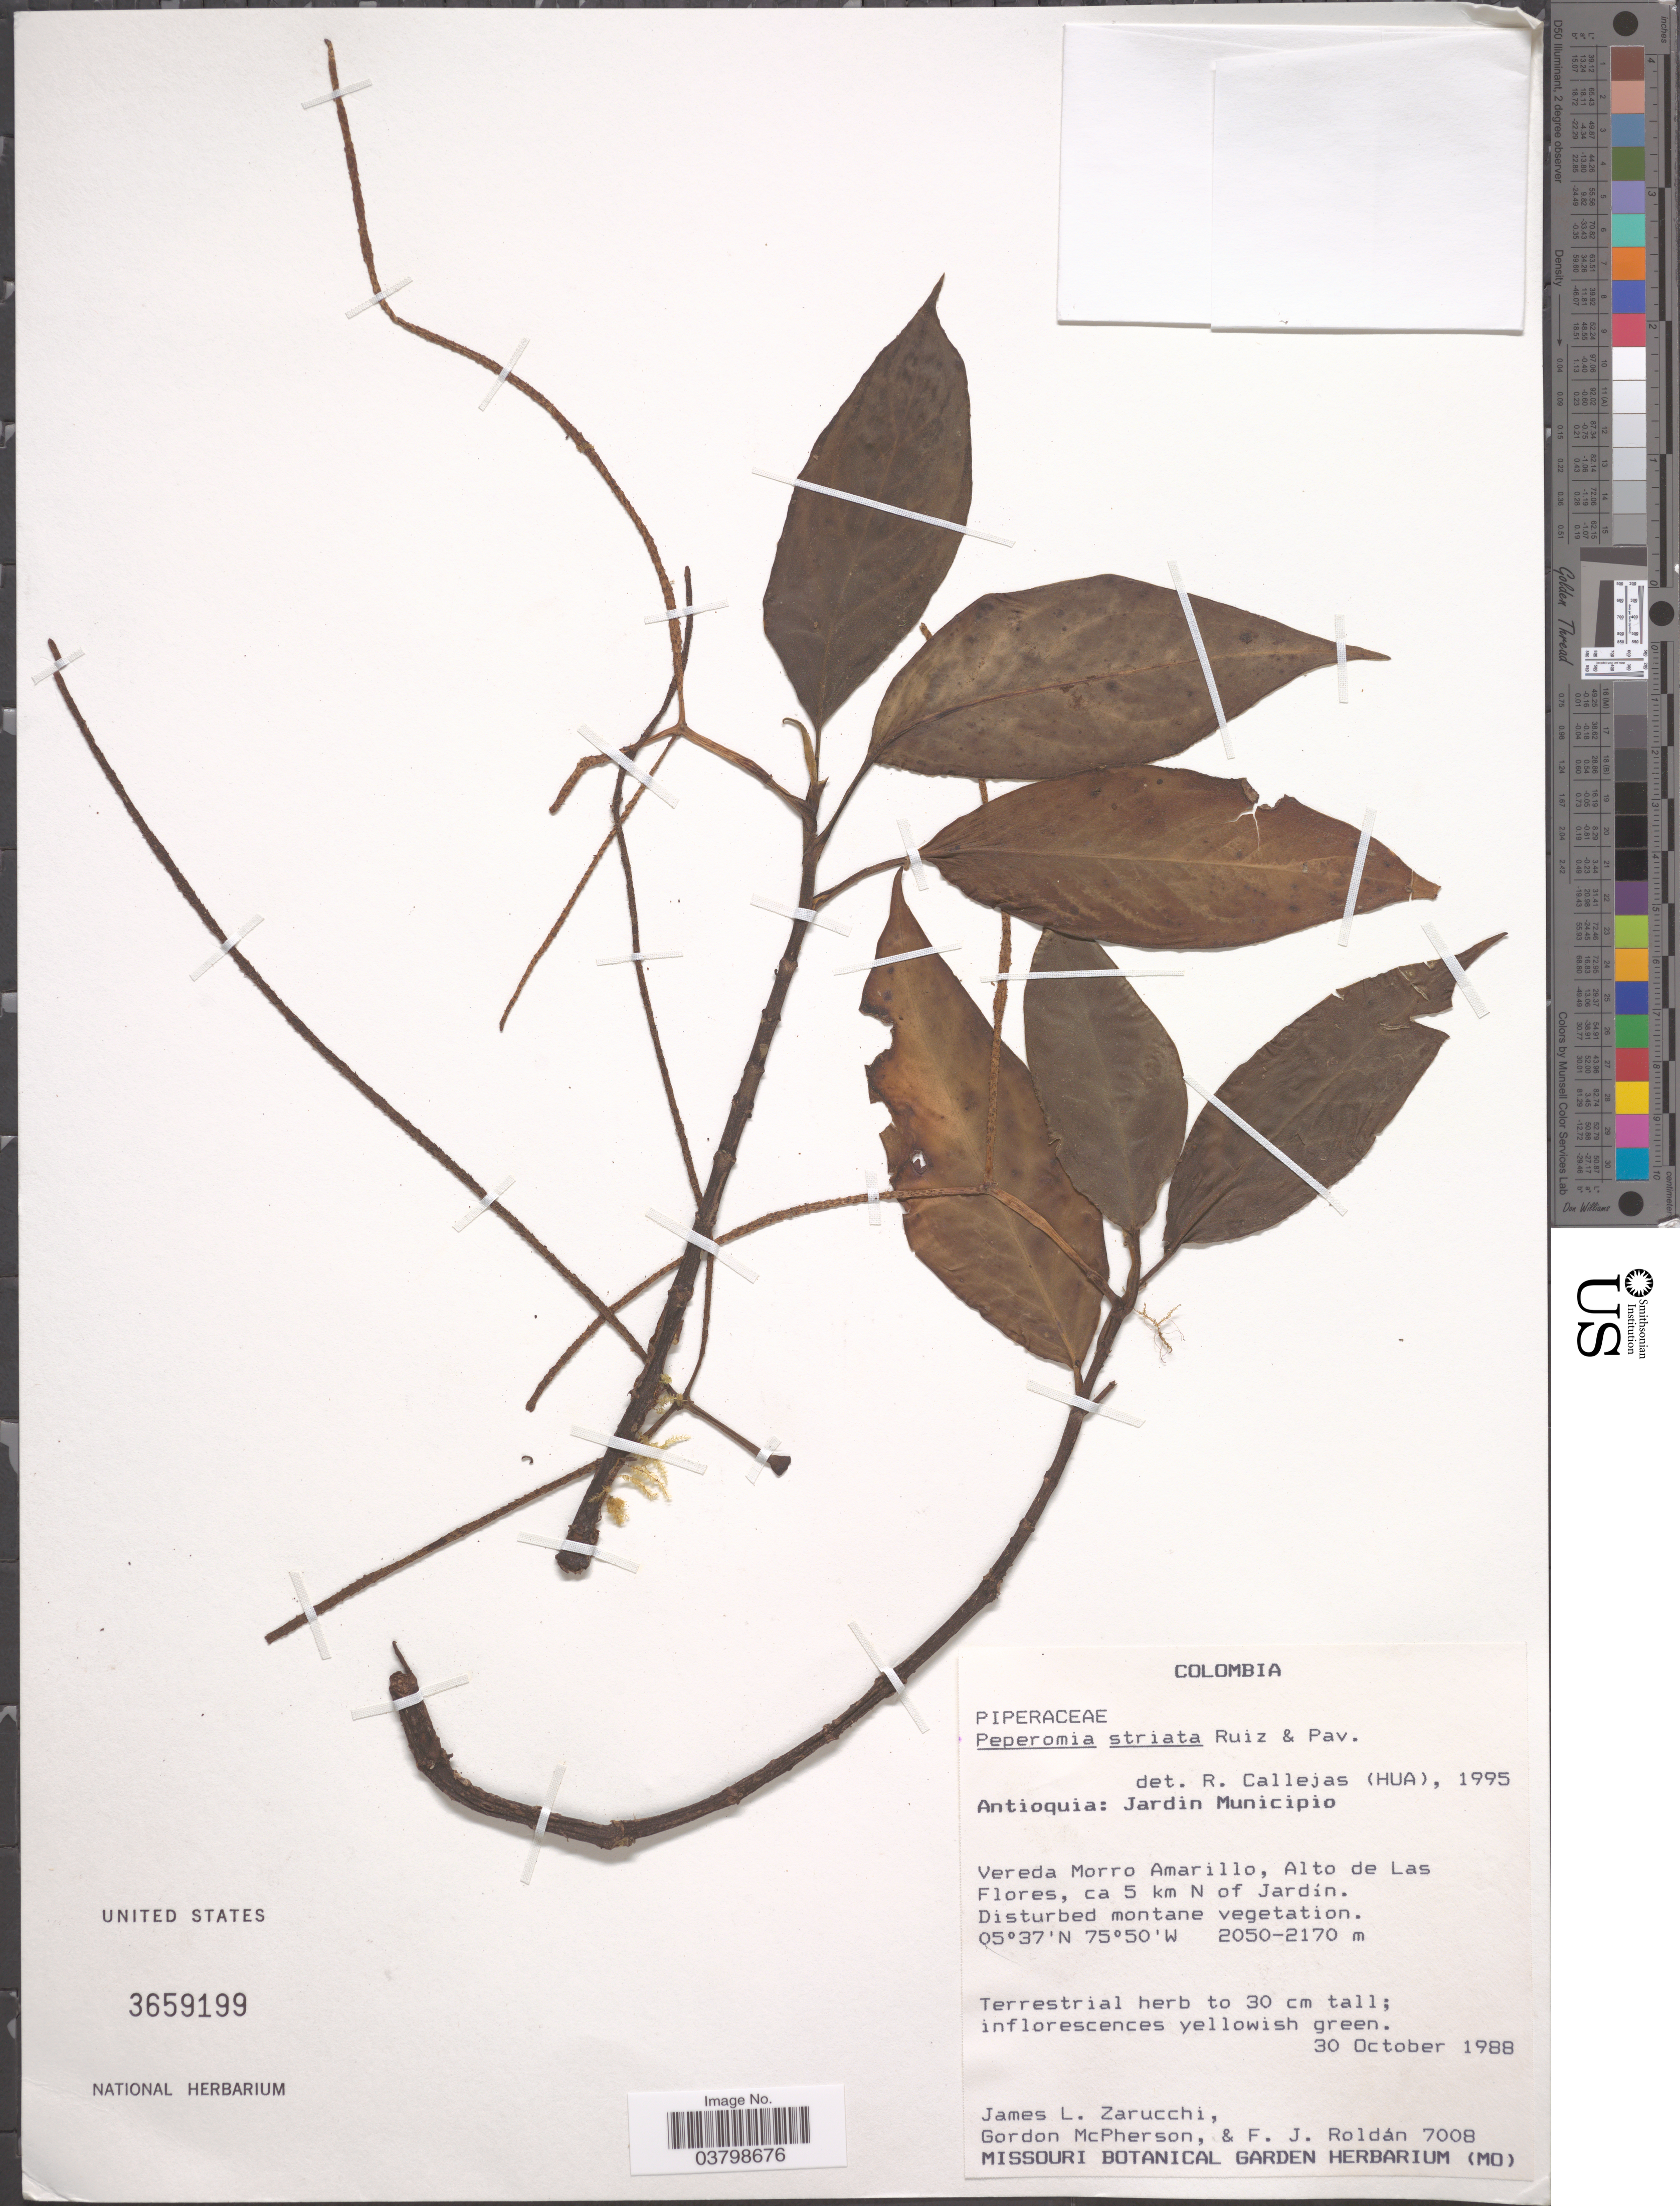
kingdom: Plantae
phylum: Tracheophyta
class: Magnoliopsida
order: Piperales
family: Piperaceae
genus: Peperomia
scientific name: Peperomia striata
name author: Ruiz & Pav.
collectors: J. L. Zarucchi, G. McPherson & F. J. Roldán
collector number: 7008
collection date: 1988-10-30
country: Colombia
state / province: Antioquia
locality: Jardin Municipio. Vereda Morro Amarillo, Alto de Las Flores, ca 5 km N of Jardín.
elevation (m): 2050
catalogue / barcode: US 3659199